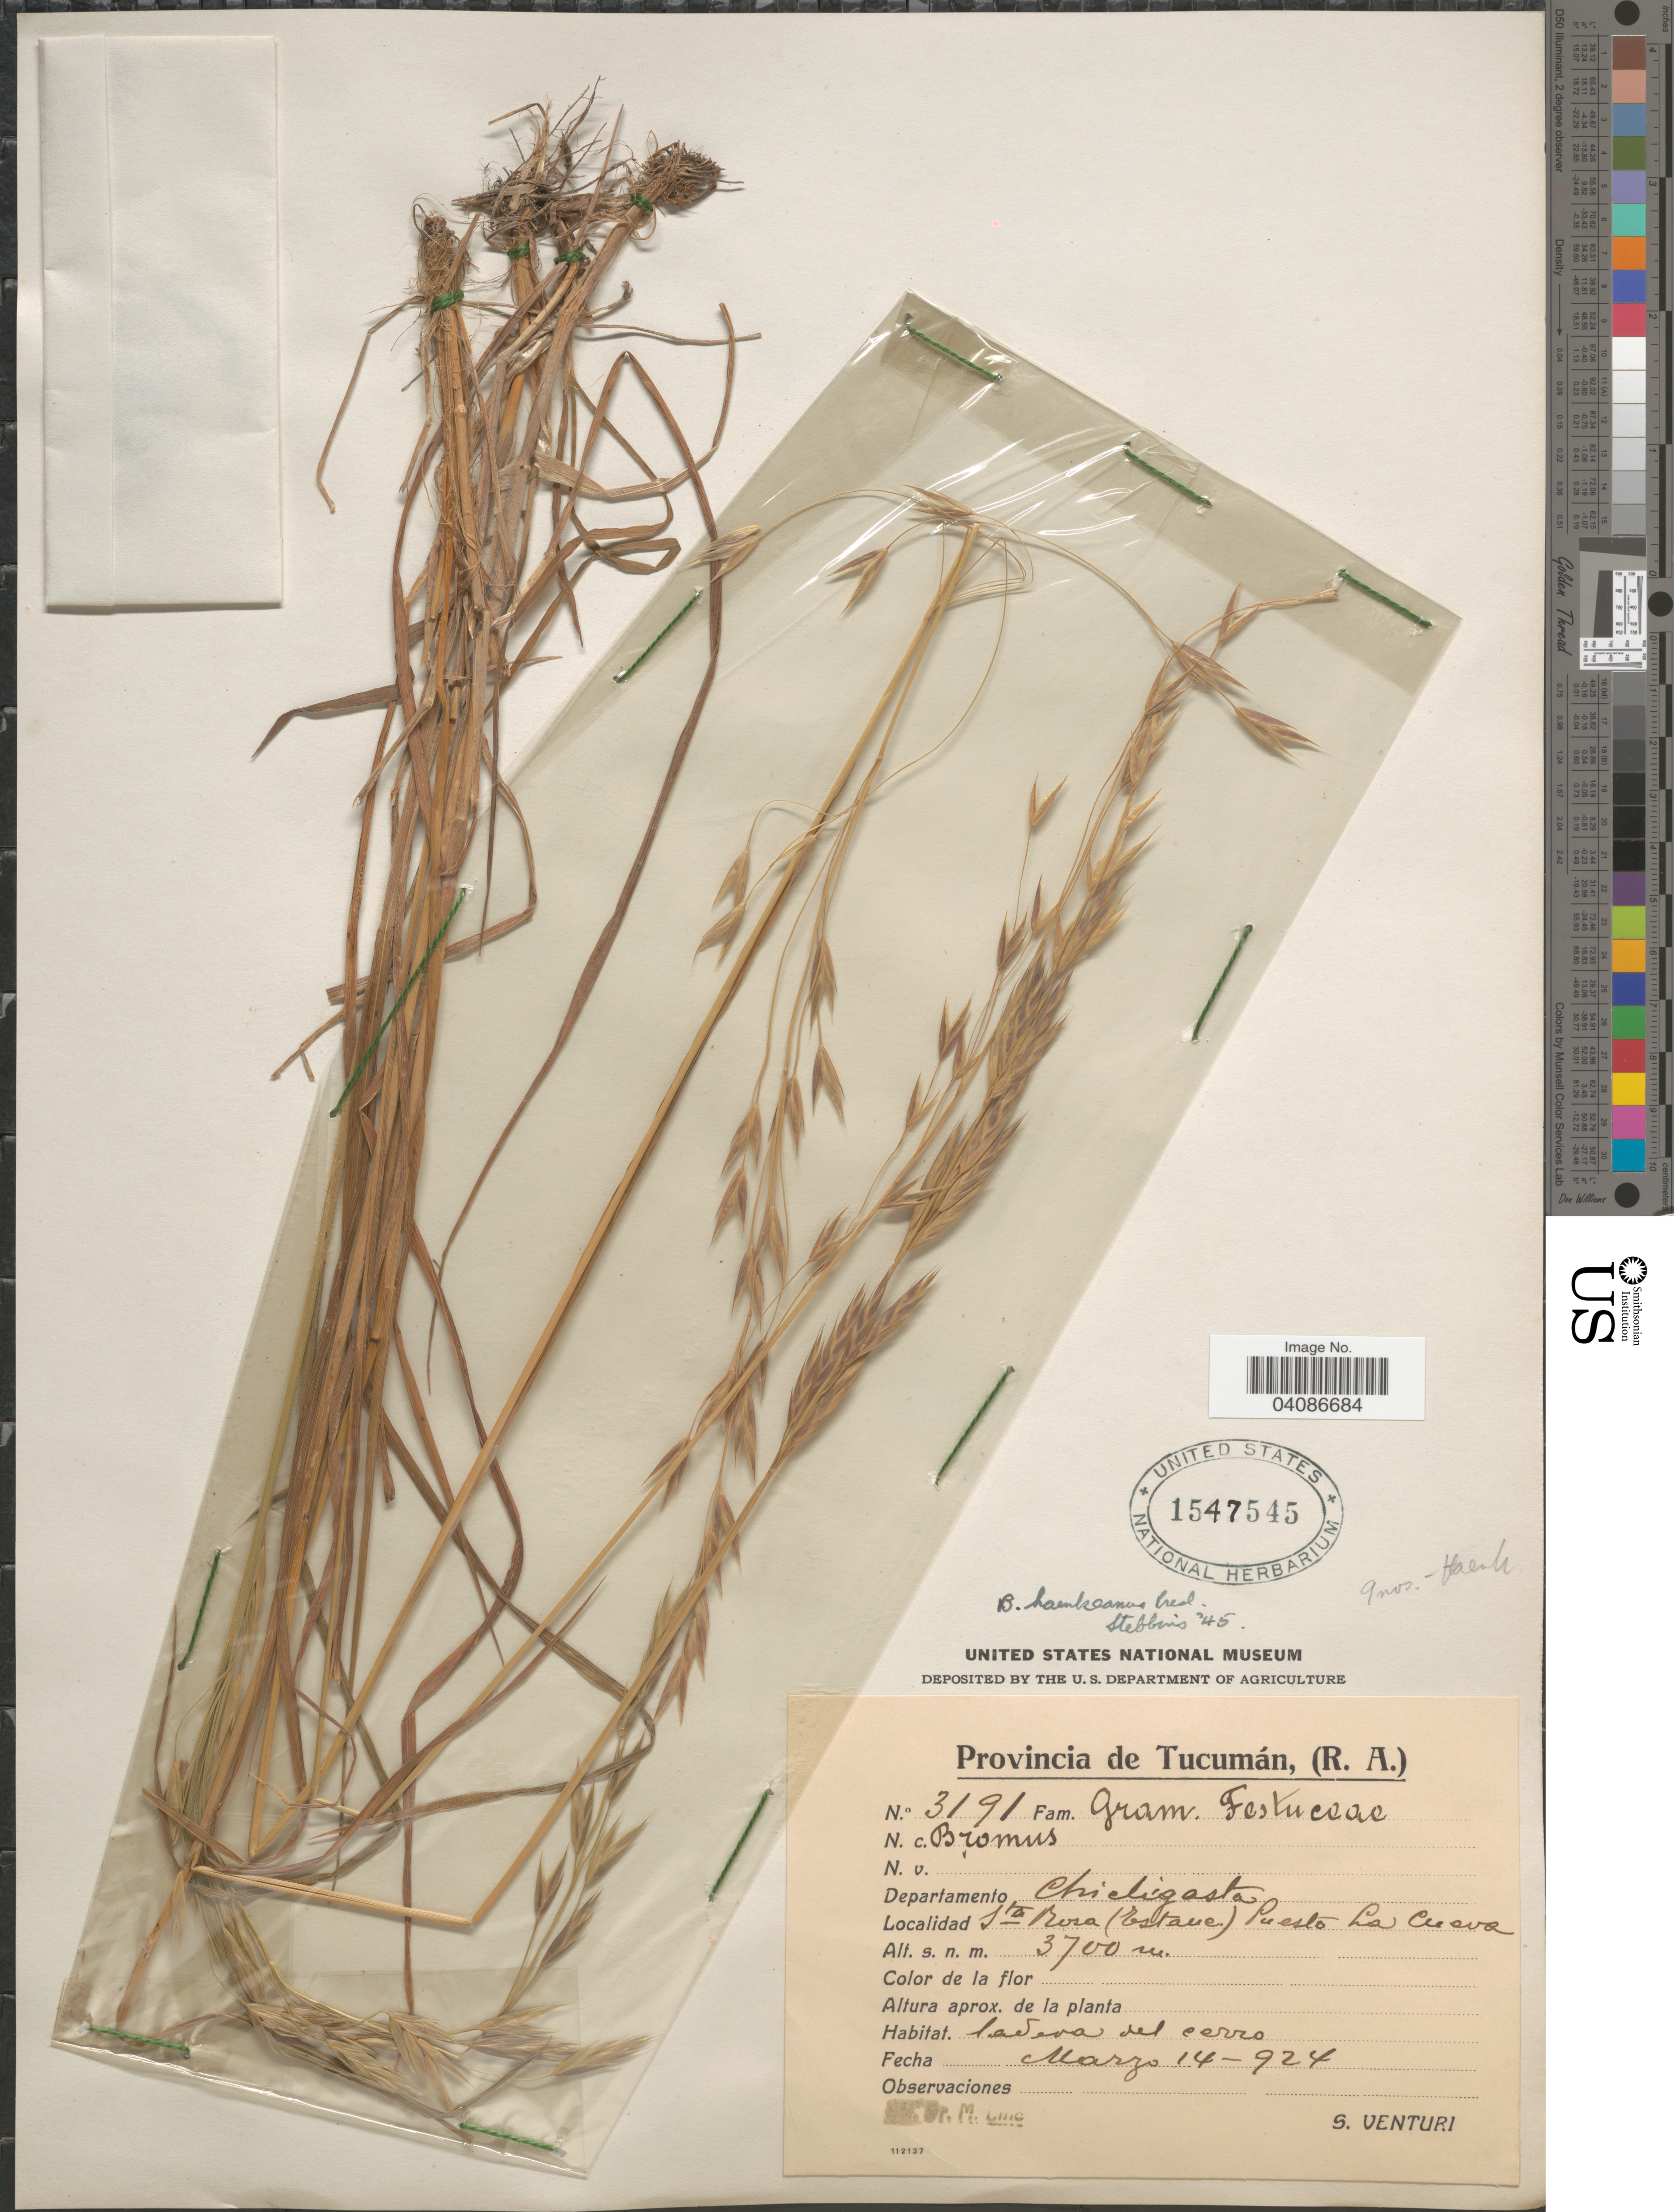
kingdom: Plantae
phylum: Tracheophyta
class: Liliopsida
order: Poales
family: Poaceae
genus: Bromus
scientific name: Bromus catharticus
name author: Vahl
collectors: S. Venturi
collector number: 3191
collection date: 1924-03-14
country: Argentina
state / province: Tucuman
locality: Departamento Chicligasta. Sta Bora (Estave). Puesto La Cueva.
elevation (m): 3700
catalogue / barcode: US 1547545